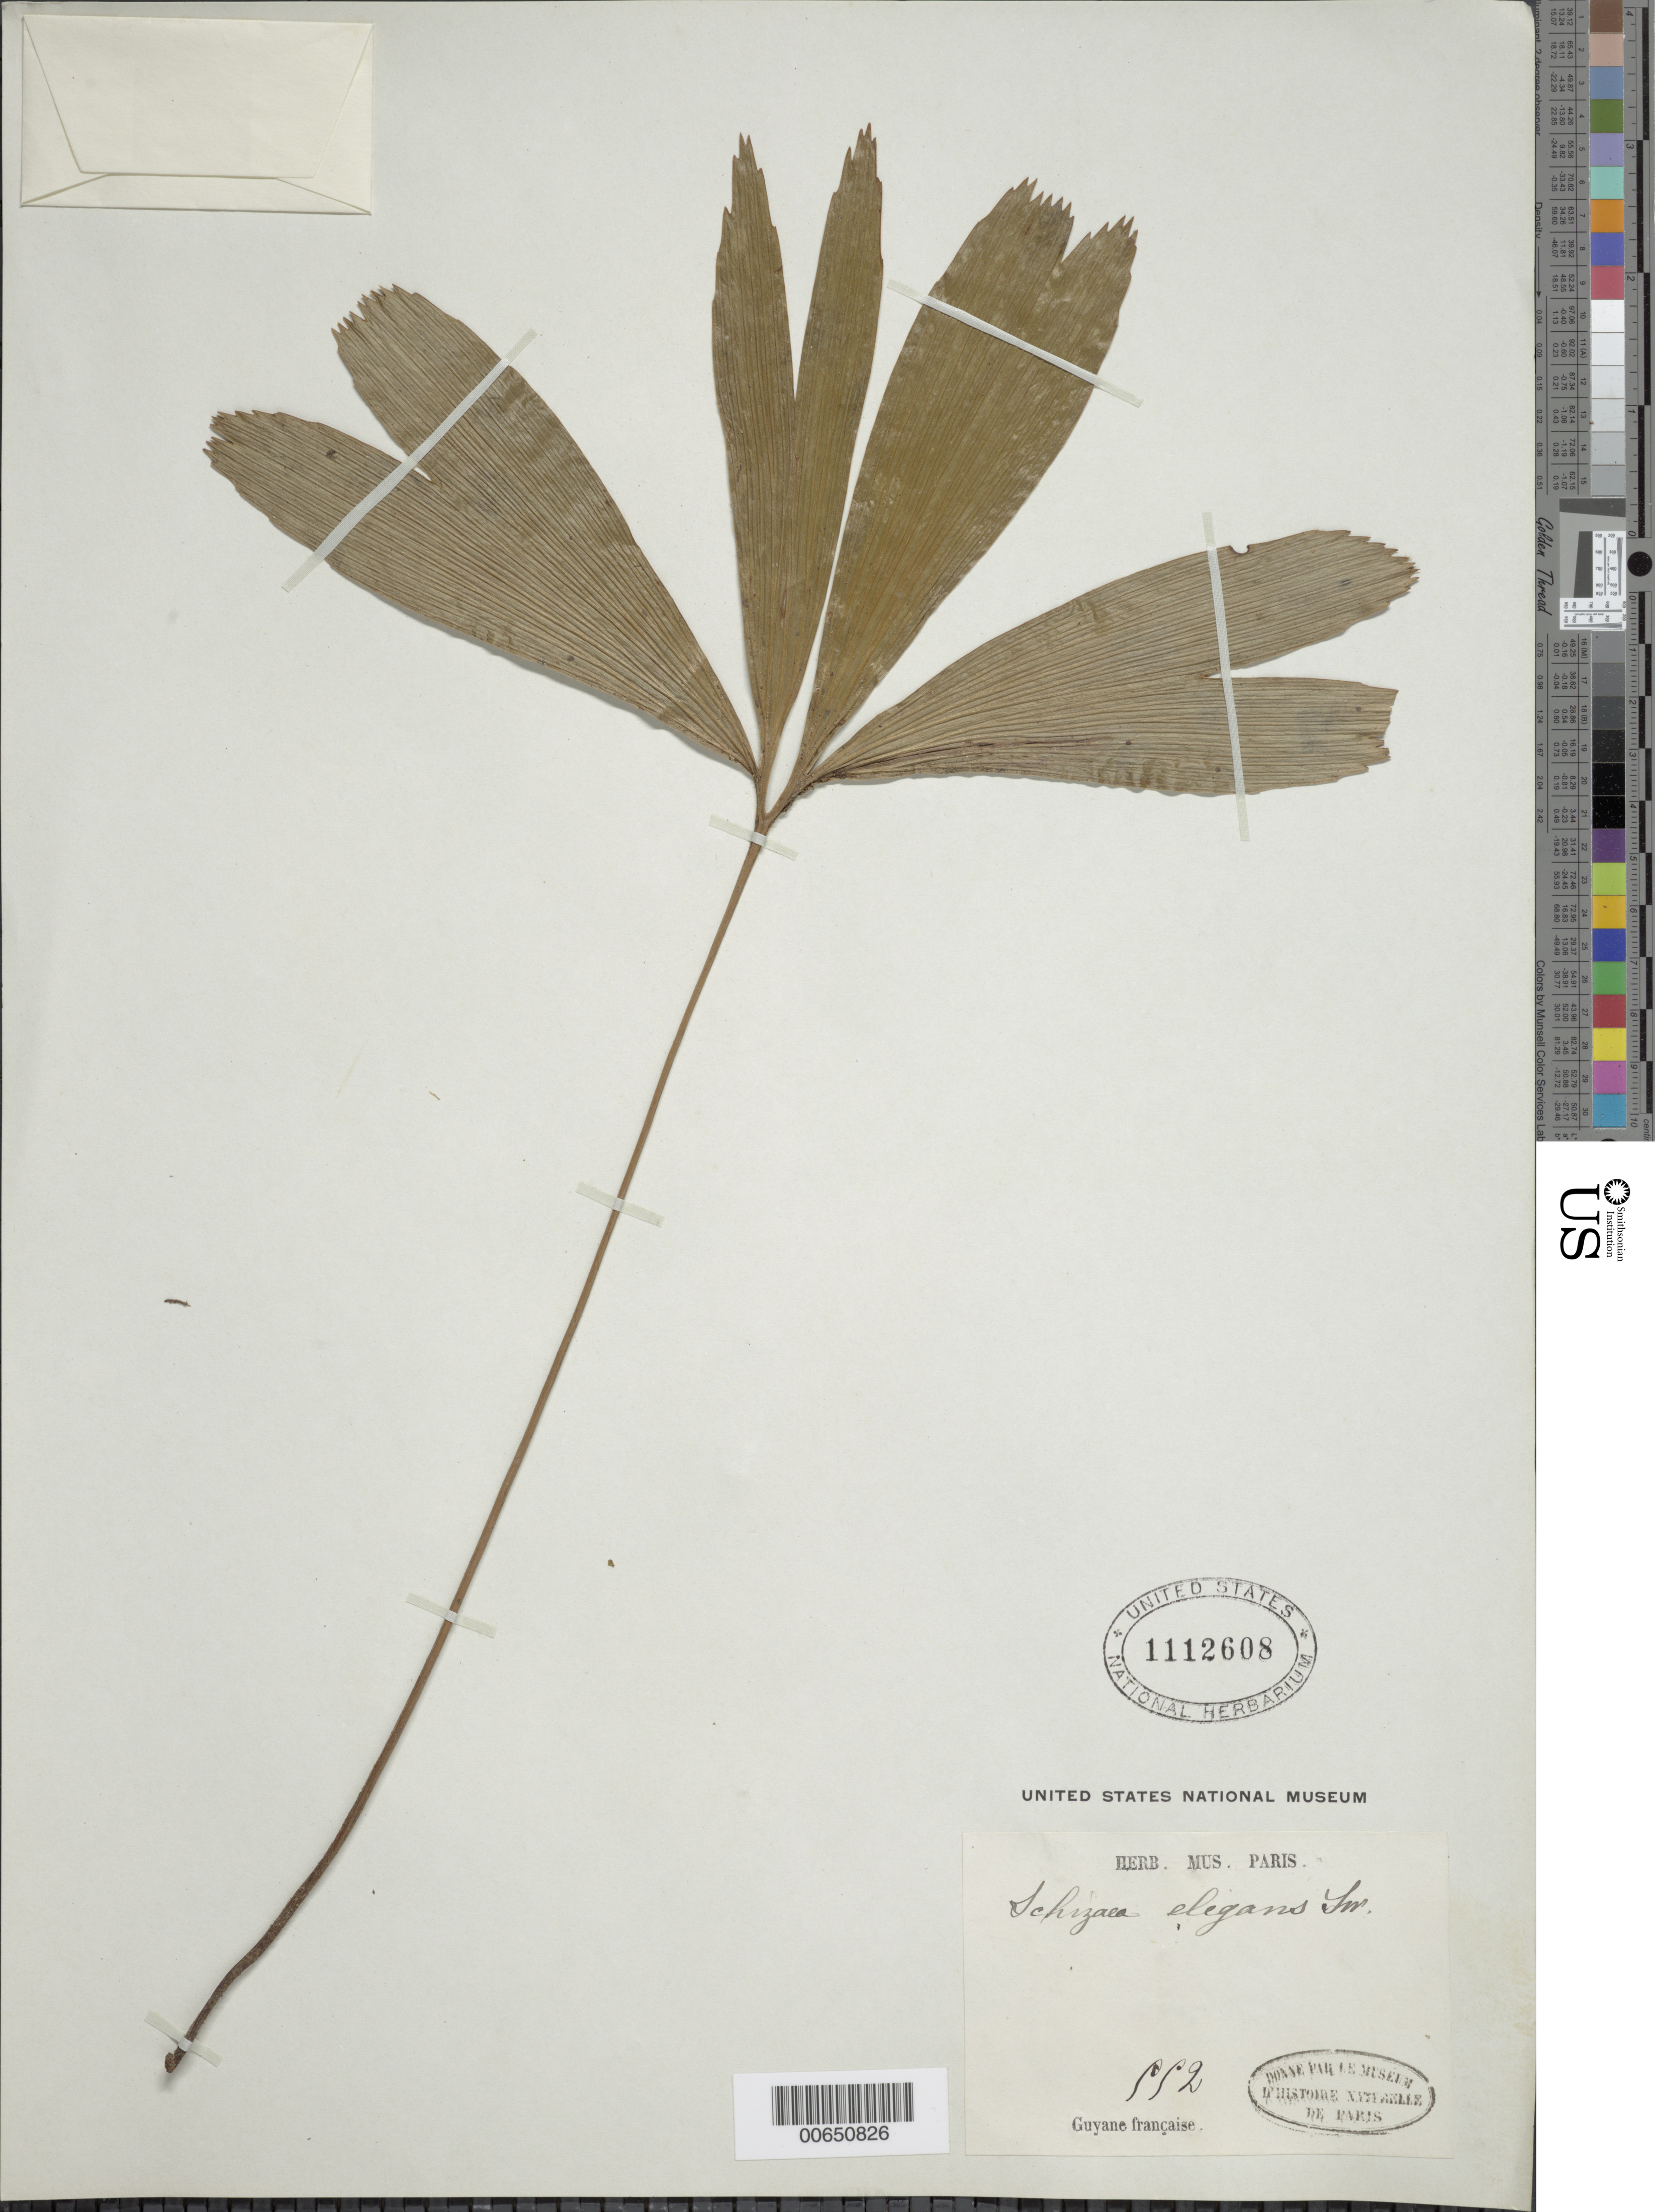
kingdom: Plantae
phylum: Tracheophyta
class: Polypodiopsida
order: Schizaeales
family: Schizaeaceae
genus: Schizaea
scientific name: Schizaea elegans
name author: (Vahl) Sw.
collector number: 552 ?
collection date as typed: s.d.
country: French Guiana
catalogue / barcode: US 1112608